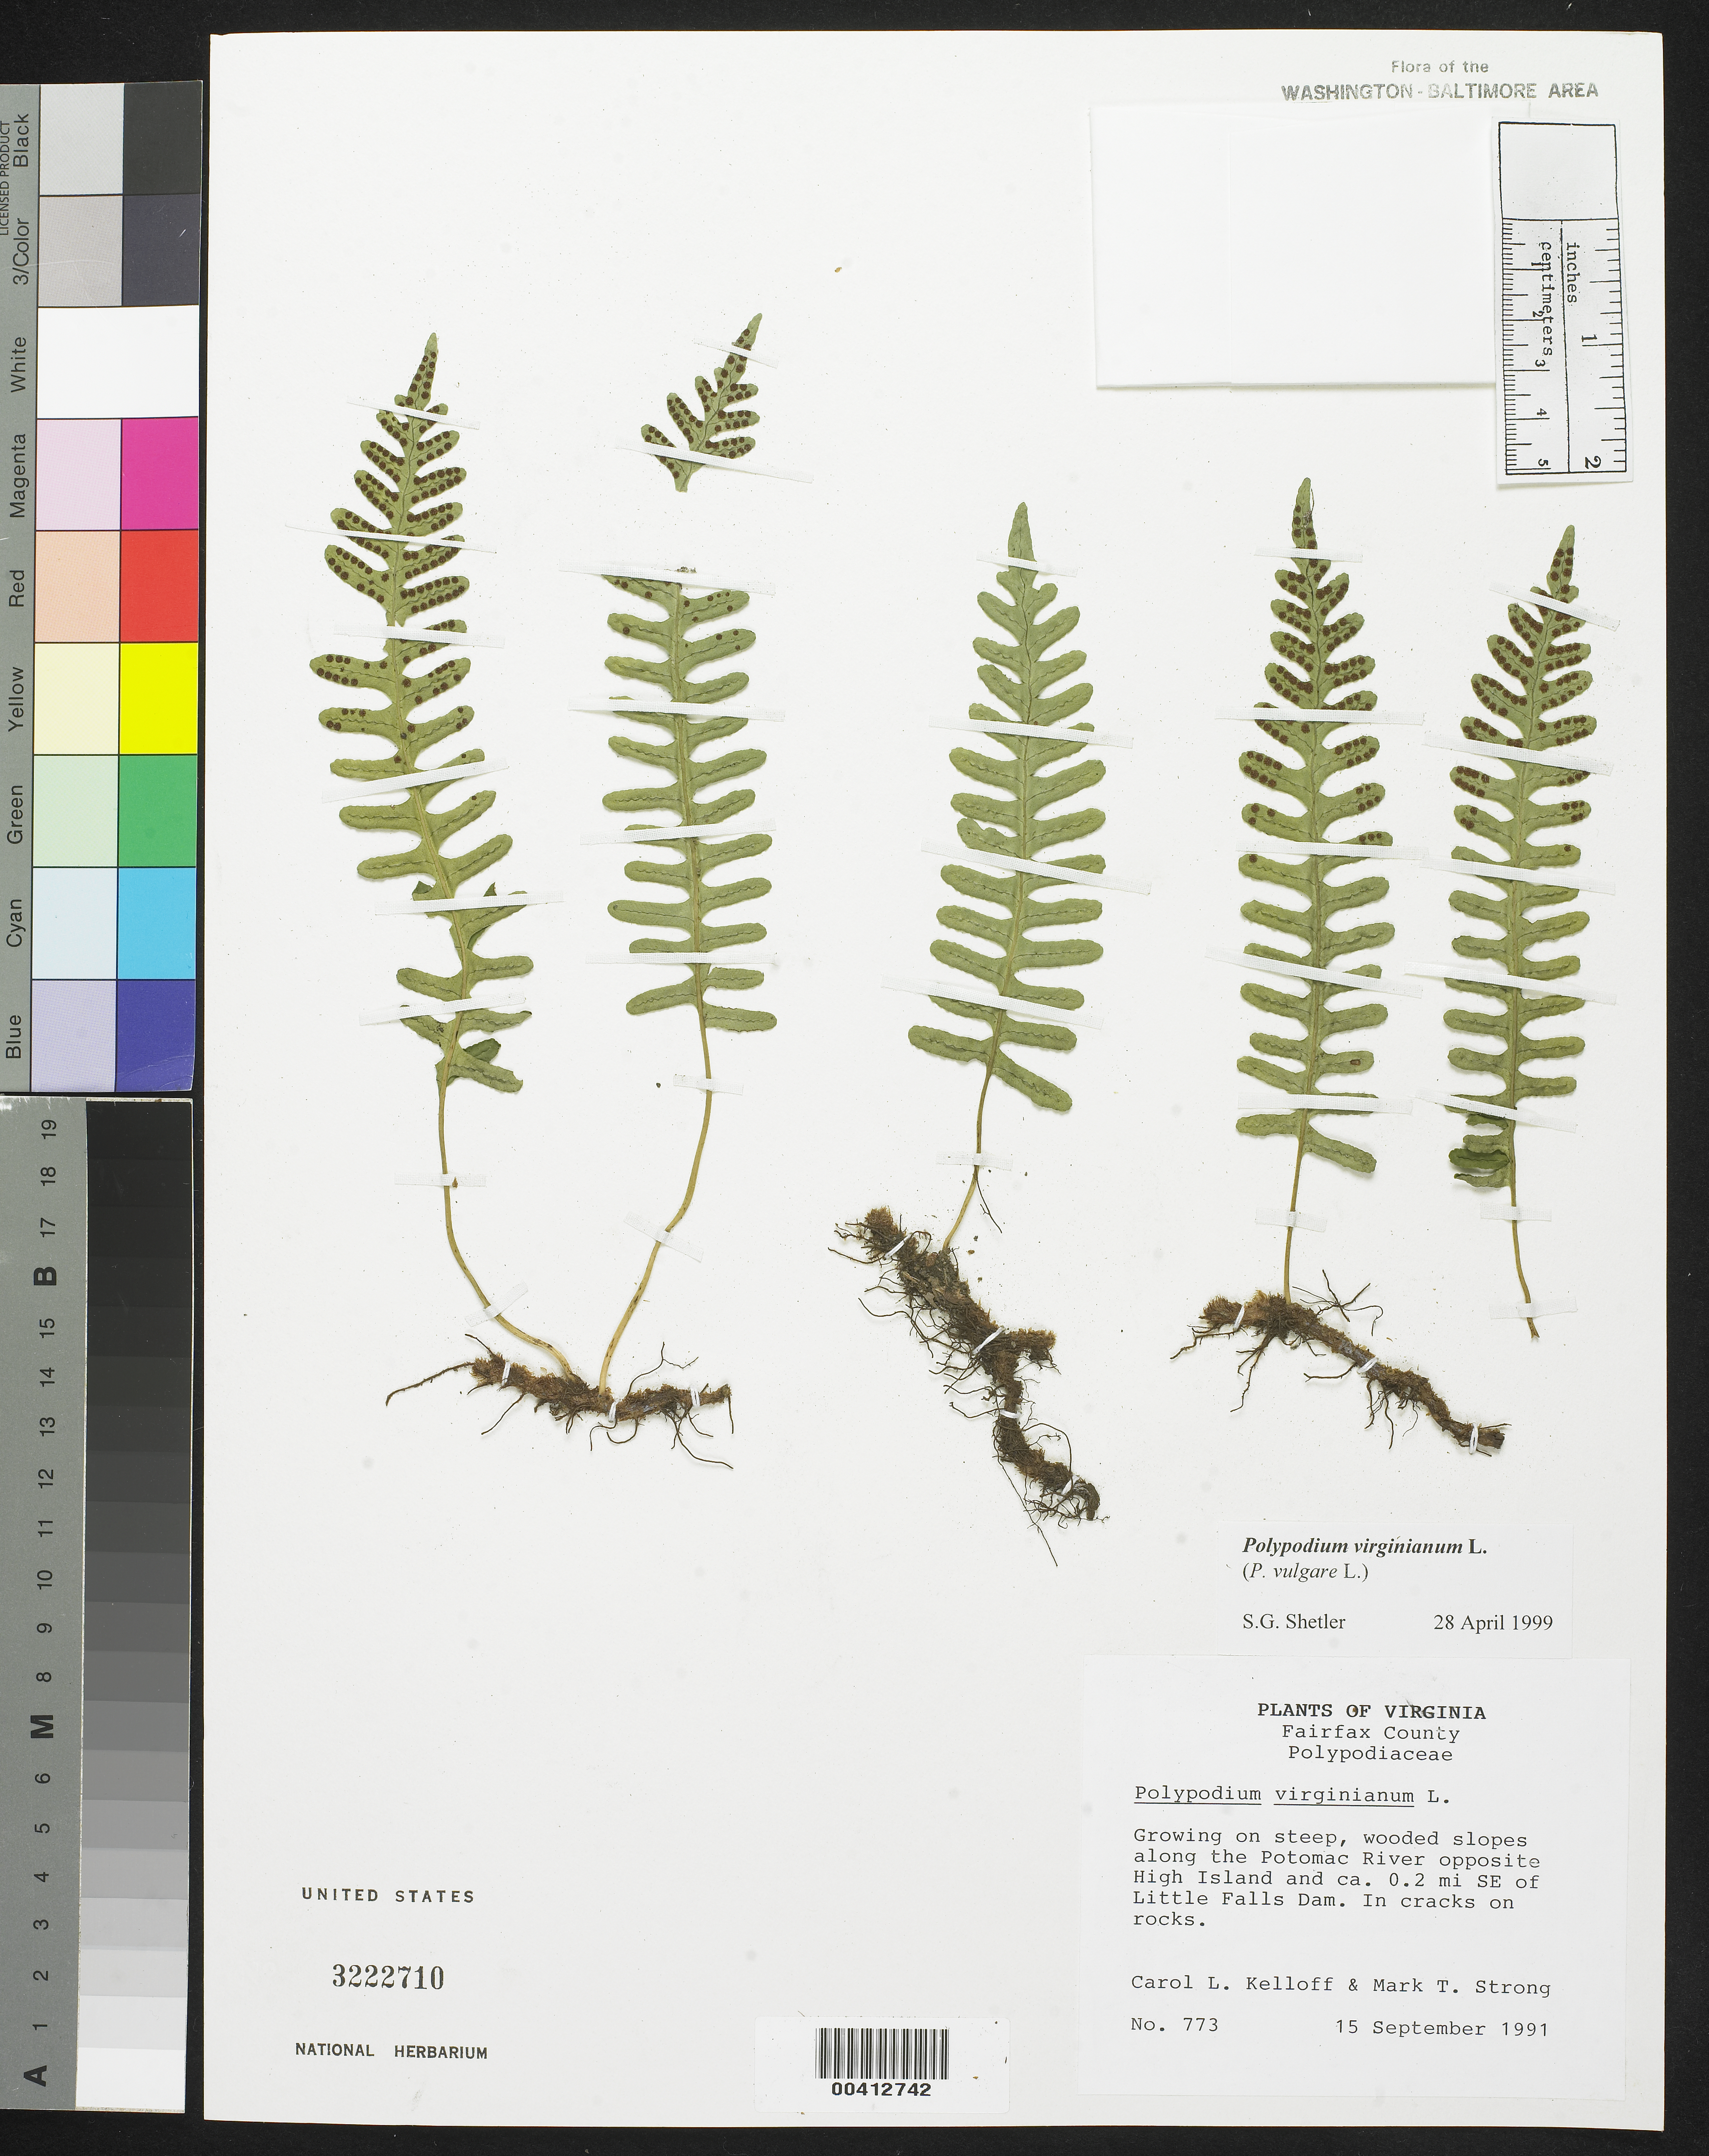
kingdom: Plantae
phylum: Tracheophyta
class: Polypodiopsida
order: Polypodiales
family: Polypodiaceae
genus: Polypodium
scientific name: Polypodium virginianum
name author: L.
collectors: C. L. Kelloff & M. T. Strong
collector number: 773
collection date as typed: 15 Sep 1991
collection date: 1991-09-15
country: United States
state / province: Virginia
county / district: Fairfax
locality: SE of Little Falls Dam, opposite High Island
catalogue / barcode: US 3222710